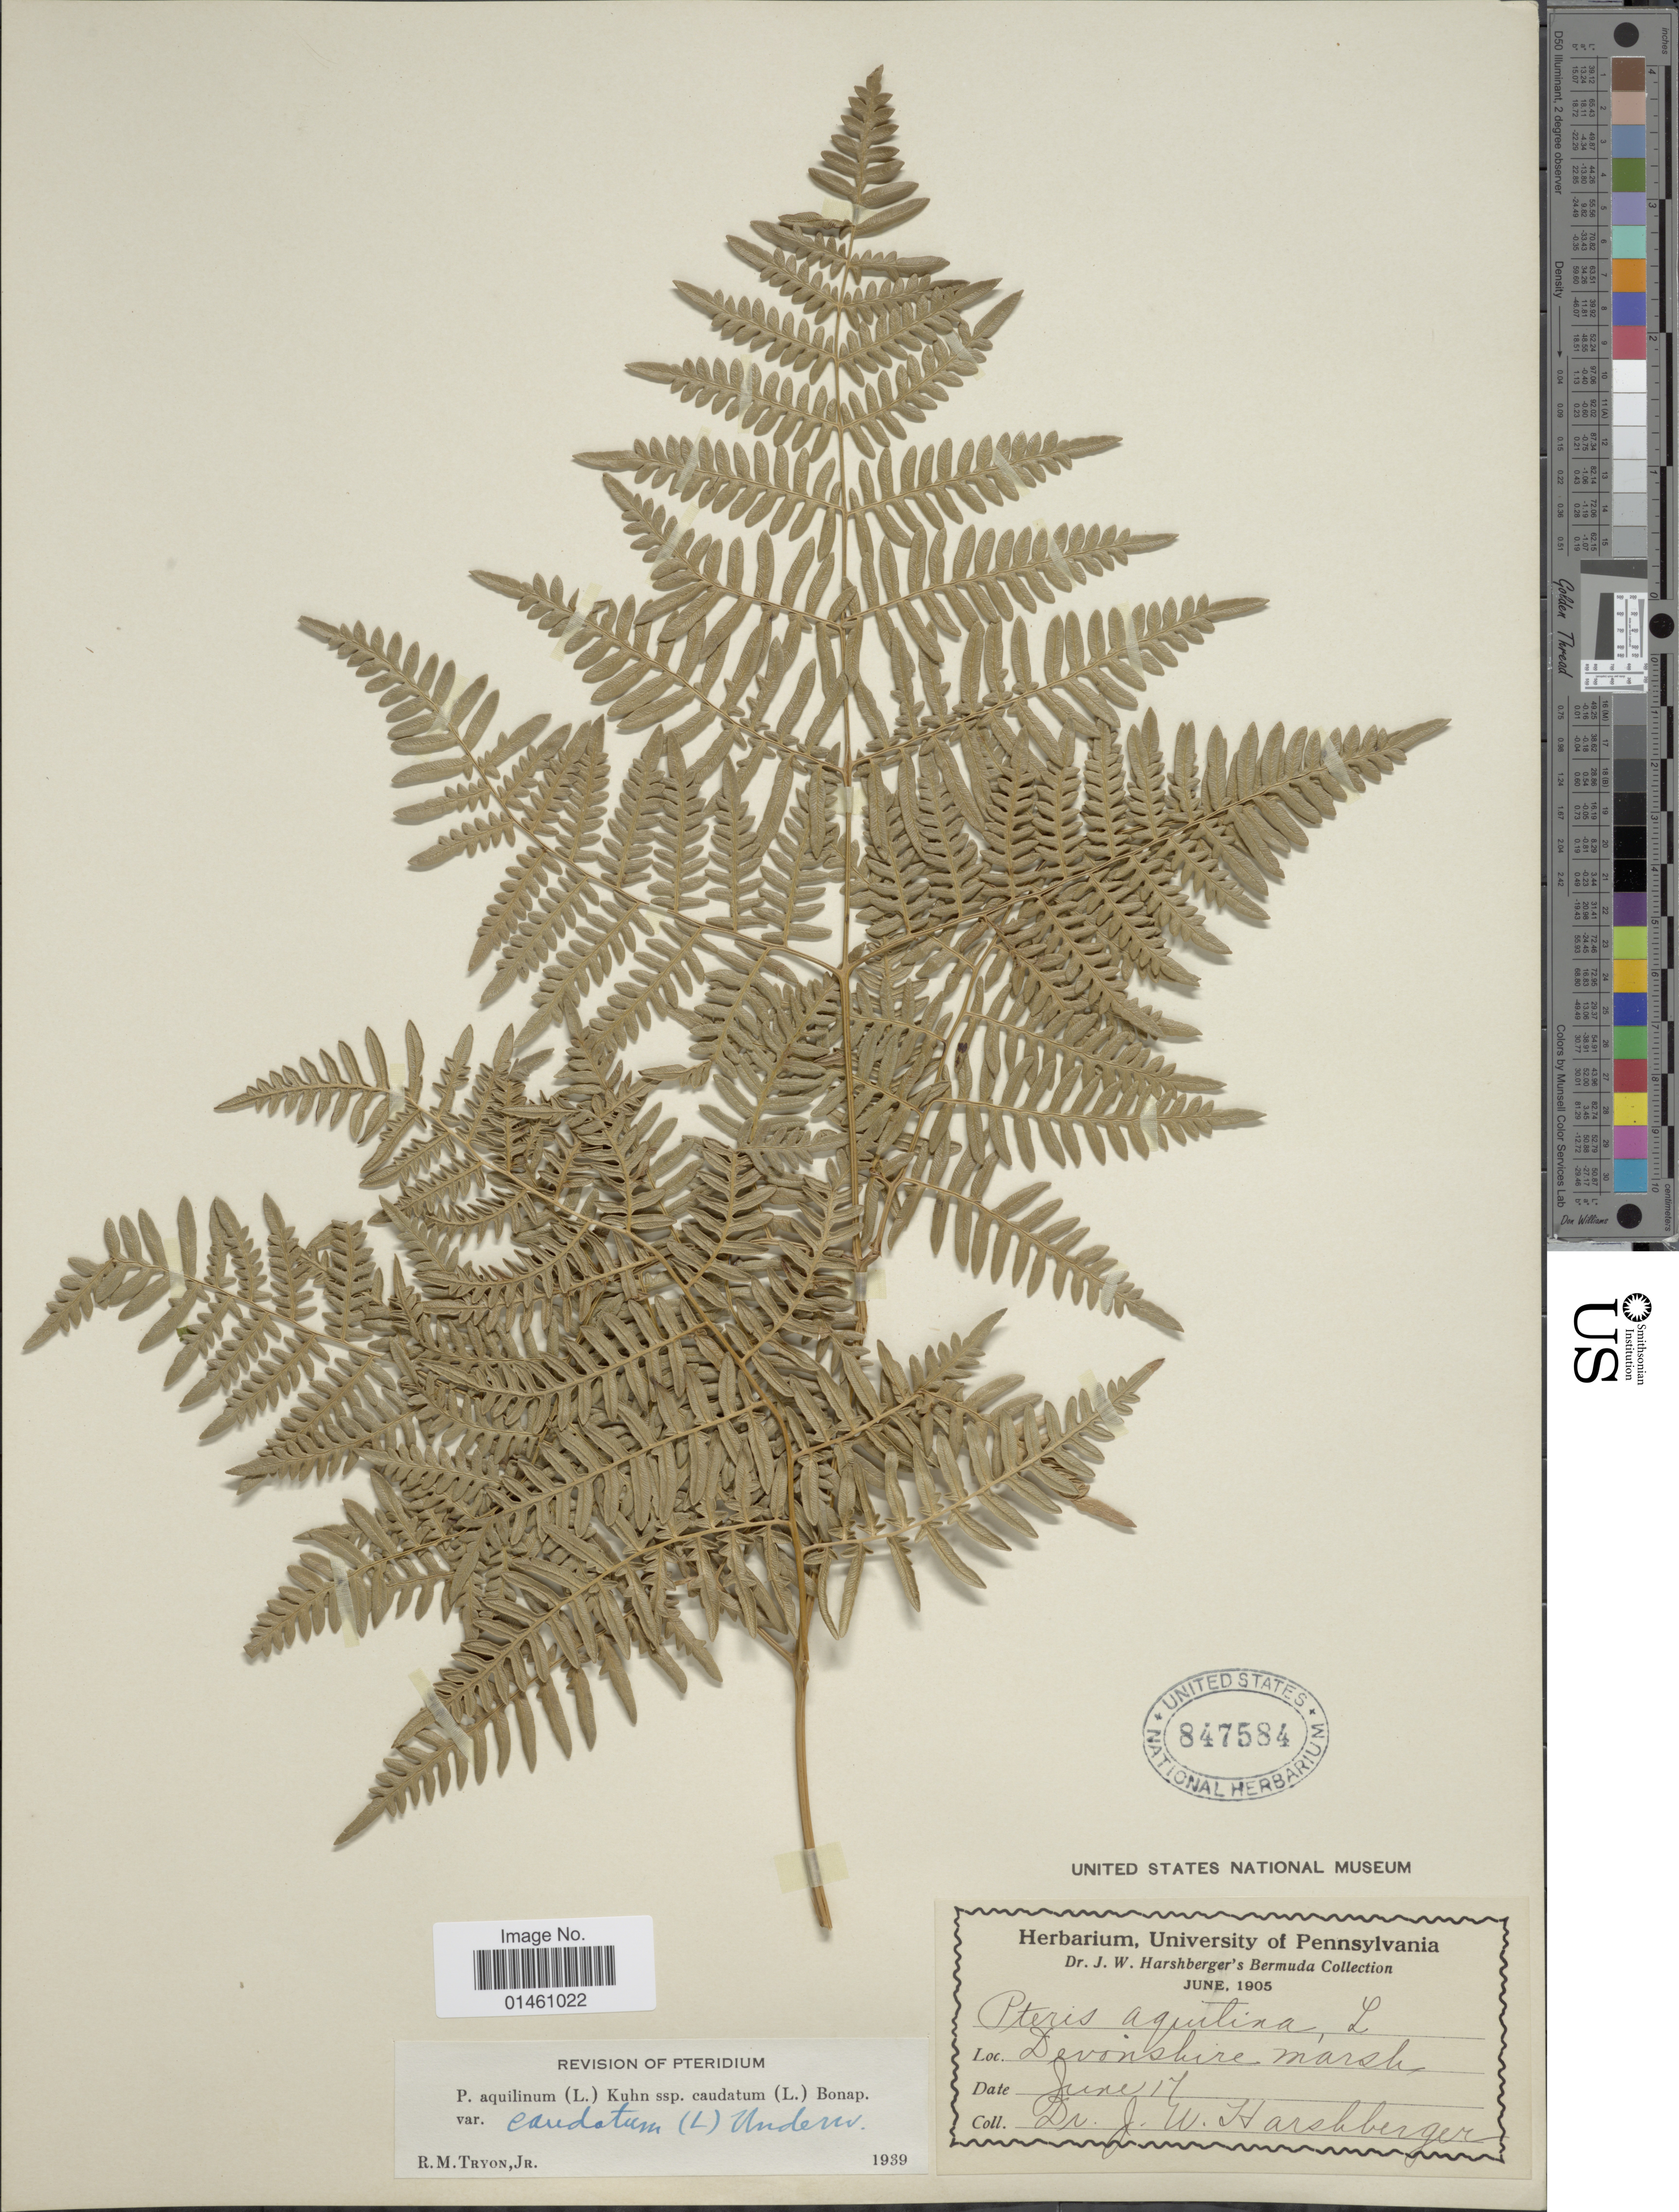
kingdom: Plantae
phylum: Tracheophyta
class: Polypodiopsida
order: Polypodiales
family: Dennstaedtiaceae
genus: Pteridium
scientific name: Pteridium caudatum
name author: (L.) Maxon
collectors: J. W. Harshberger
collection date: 1905-06-17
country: Bermuda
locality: Devonshire Marsh.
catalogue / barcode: US 847584